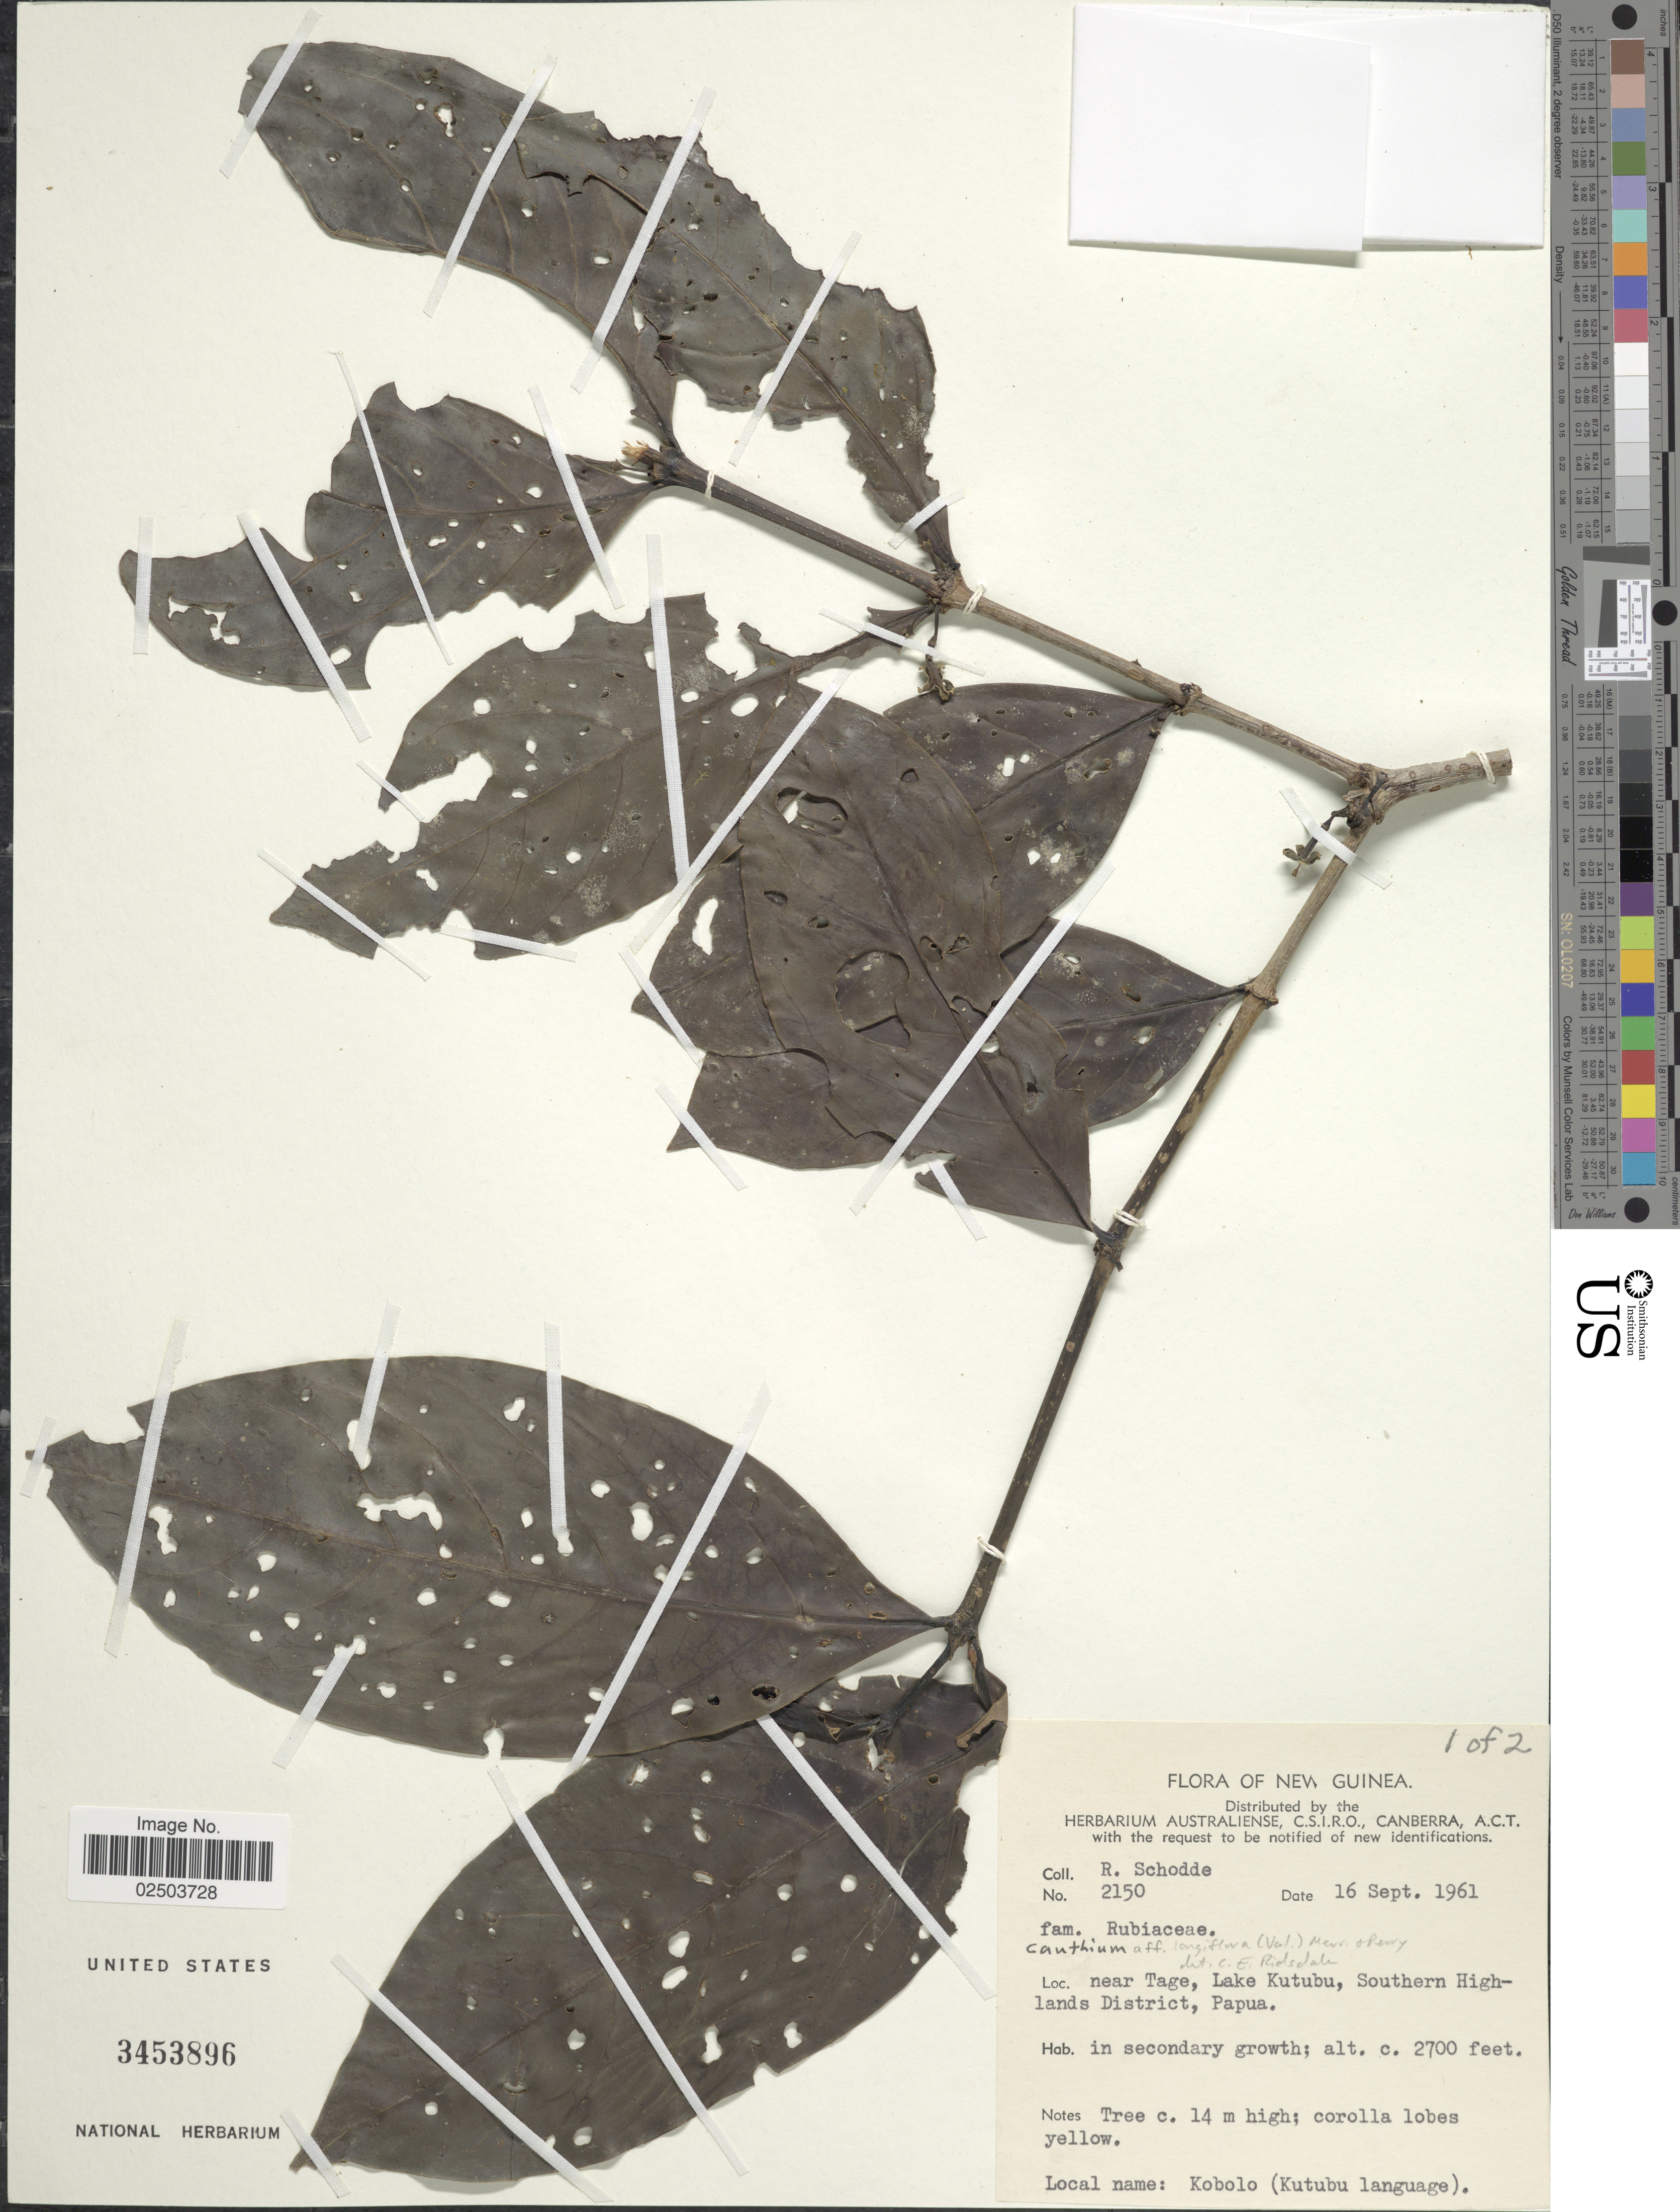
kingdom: Plantae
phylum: Tracheophyta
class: Magnoliopsida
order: Gentianales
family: Rubiaceae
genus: Cyclophyllum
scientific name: Cyclophyllum longiflorum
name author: (Valeton) A.P. Davis & Ruhsam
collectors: R. Schodde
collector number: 2150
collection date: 1961-09-16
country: Papua New Guinea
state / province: Southern Highlands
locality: New Guinea, near Tage, Lake Kutubu, Southern Highlands District, Papua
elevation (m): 823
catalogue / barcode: US 3453896